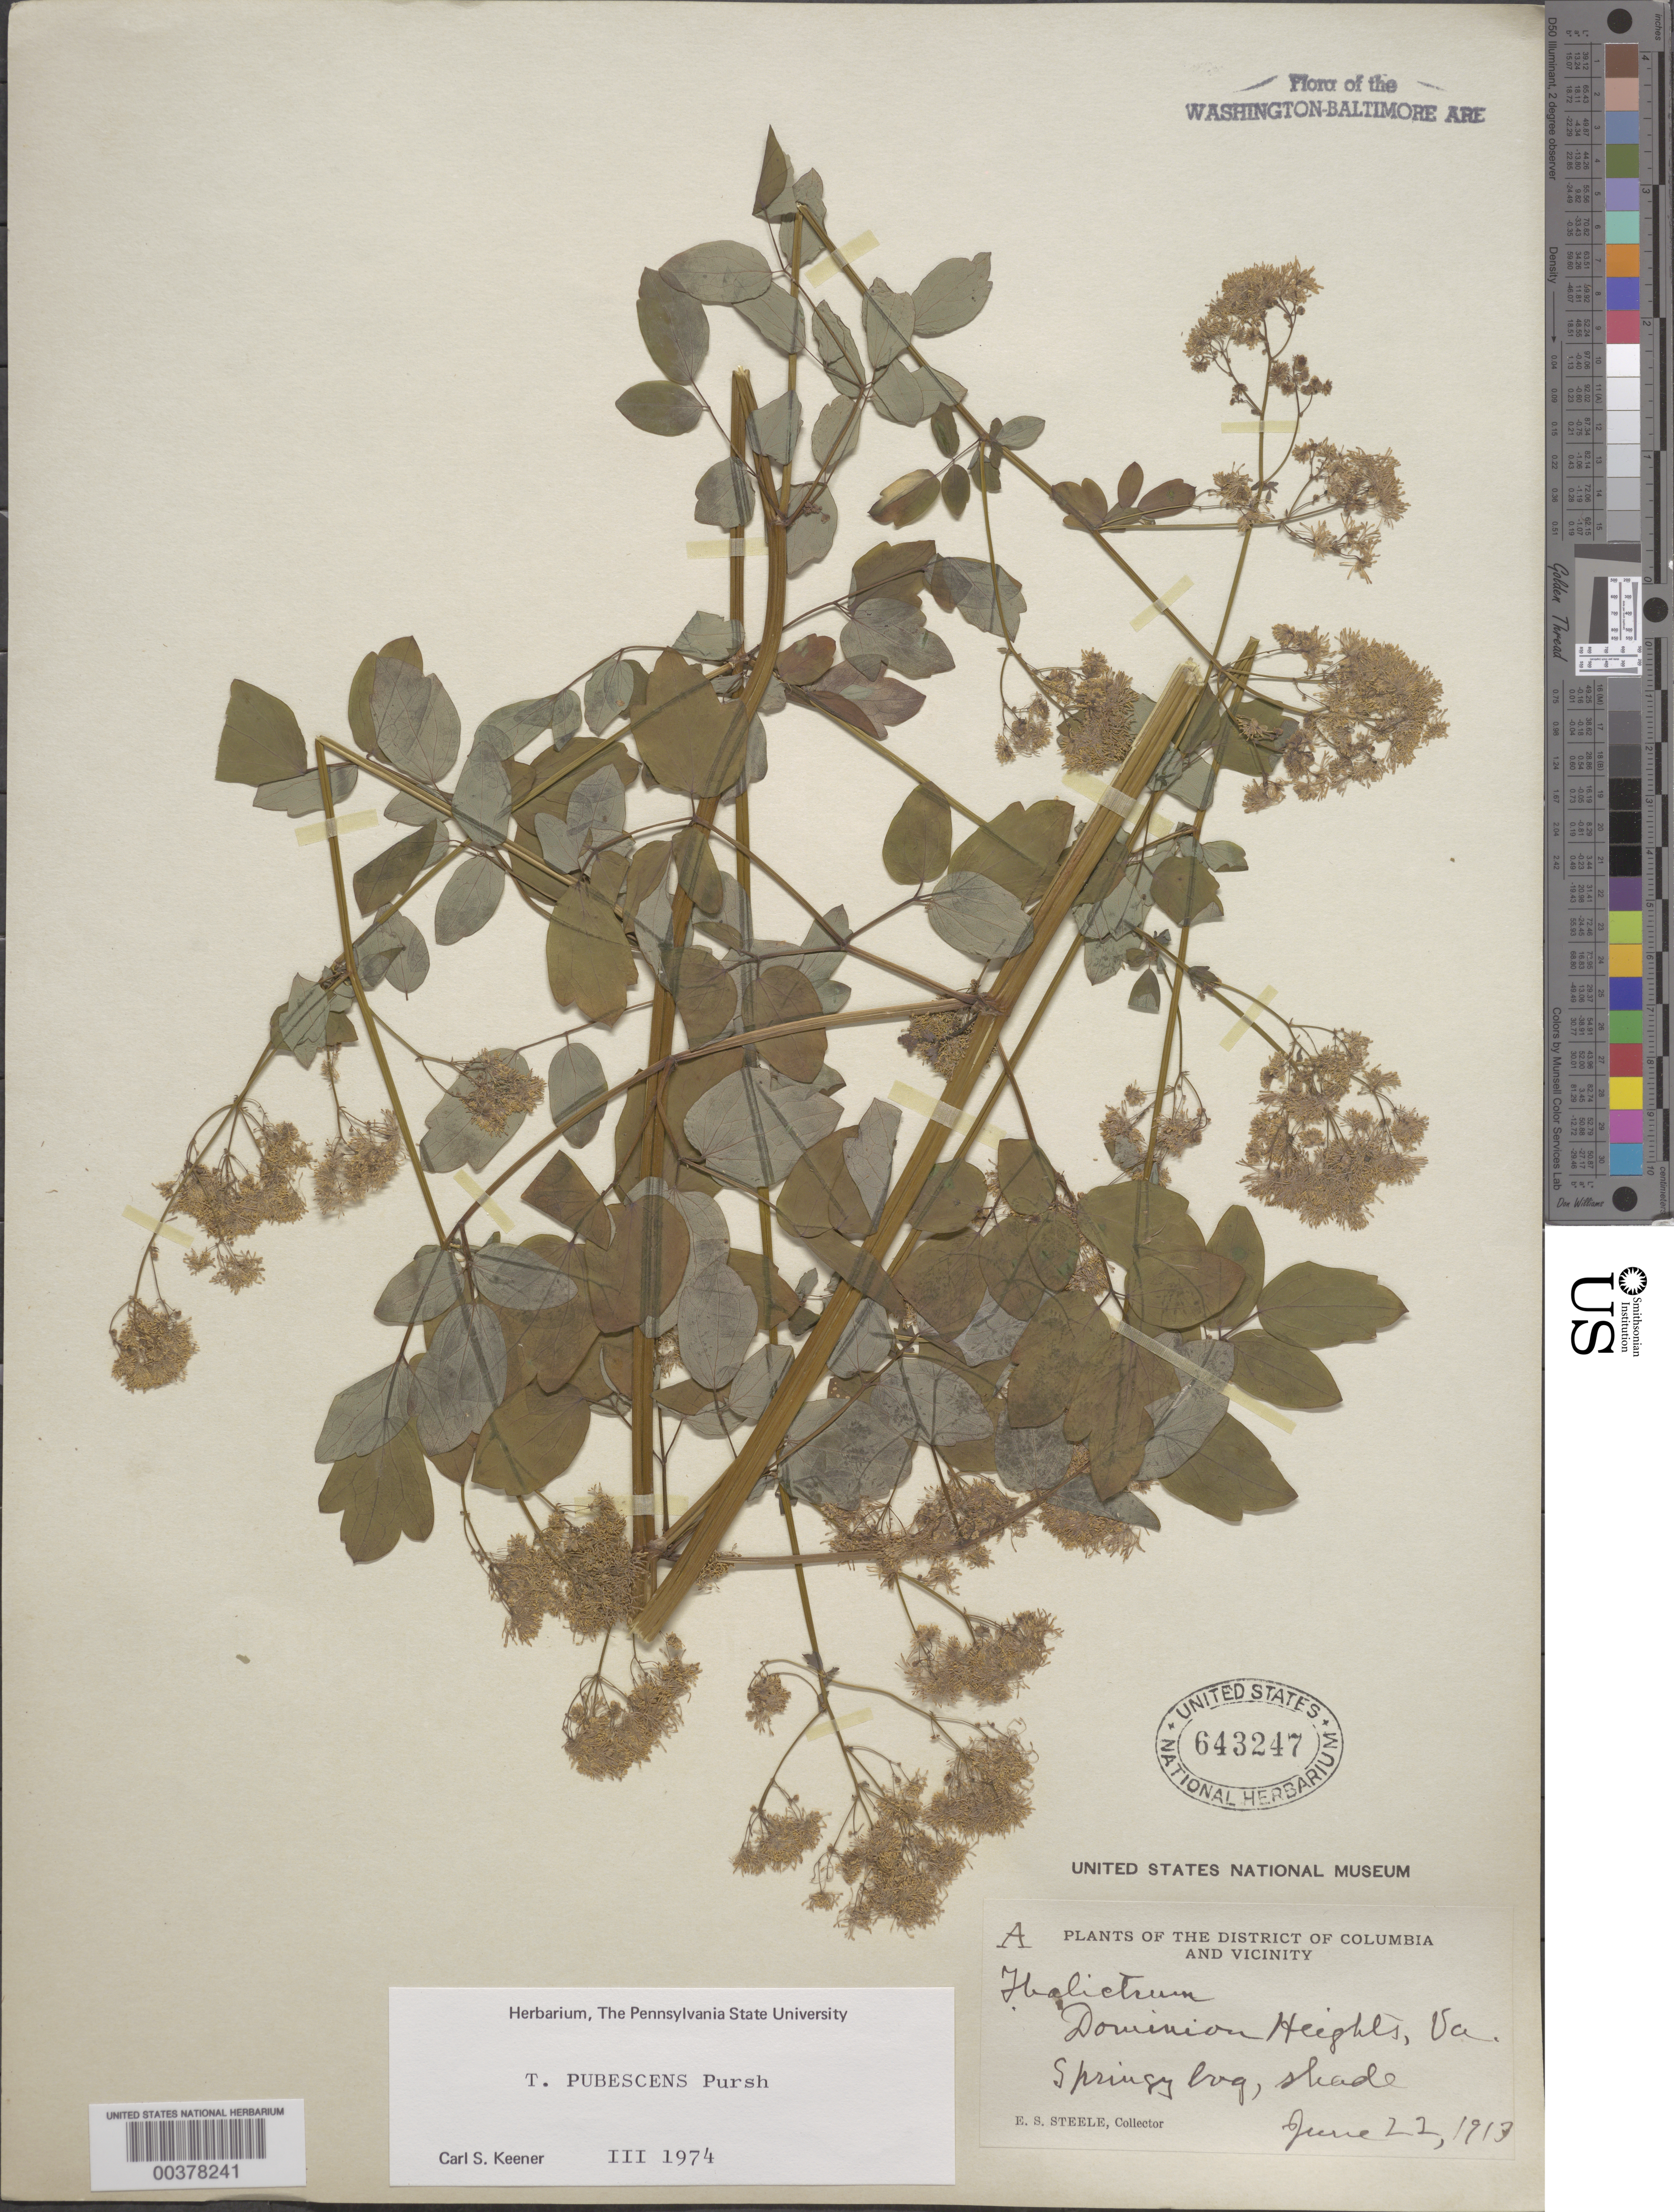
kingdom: Plantae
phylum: Tracheophyta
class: Magnoliopsida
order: Ranunculales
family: Ranunculaceae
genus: Thalictrum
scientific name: Thalictrum pubescens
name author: Pursh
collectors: E. Steele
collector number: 643254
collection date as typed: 22 Jun 1913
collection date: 1913-06-22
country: United States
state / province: Virginia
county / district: Arlington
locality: Dominion Heights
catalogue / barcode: US 643247